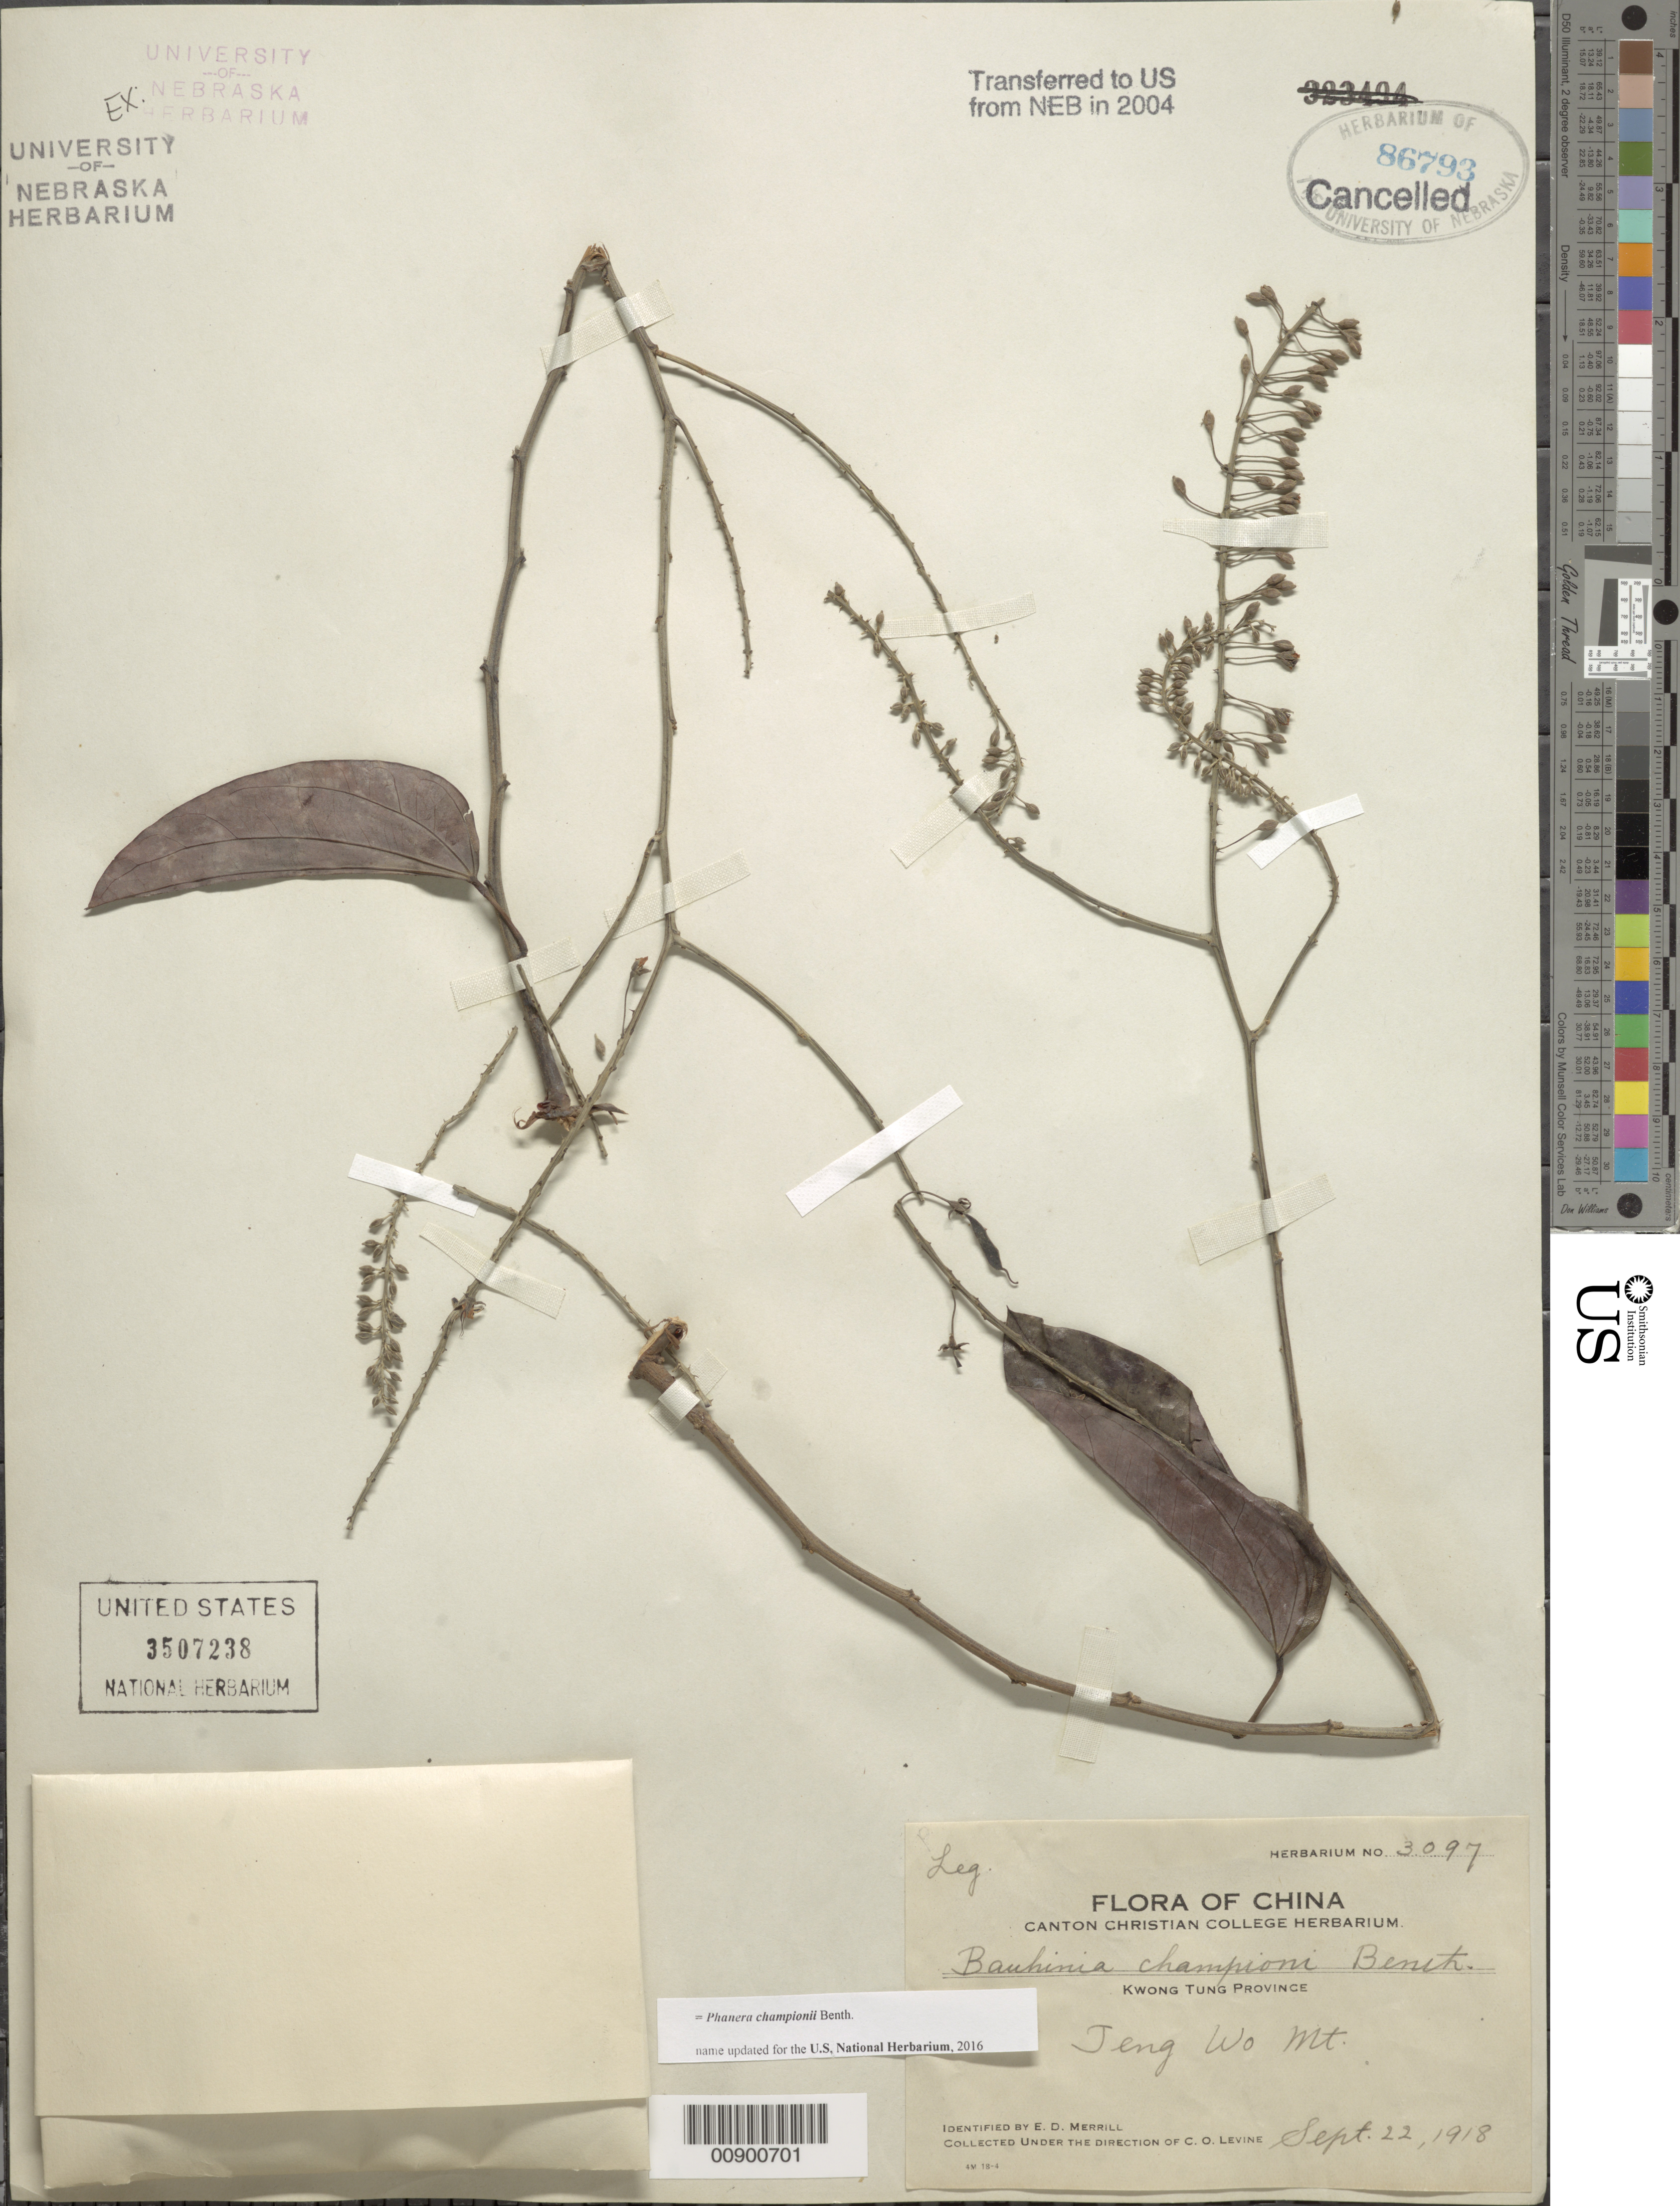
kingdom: Plantae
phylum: Tracheophyta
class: Magnoliopsida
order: Fabales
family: Fabaceae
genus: Phanera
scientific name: Phanera championii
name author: Benth.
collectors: C. O. Levine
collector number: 3097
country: China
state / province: Guangdong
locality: Jeng Wo Mt.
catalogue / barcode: US 3507238